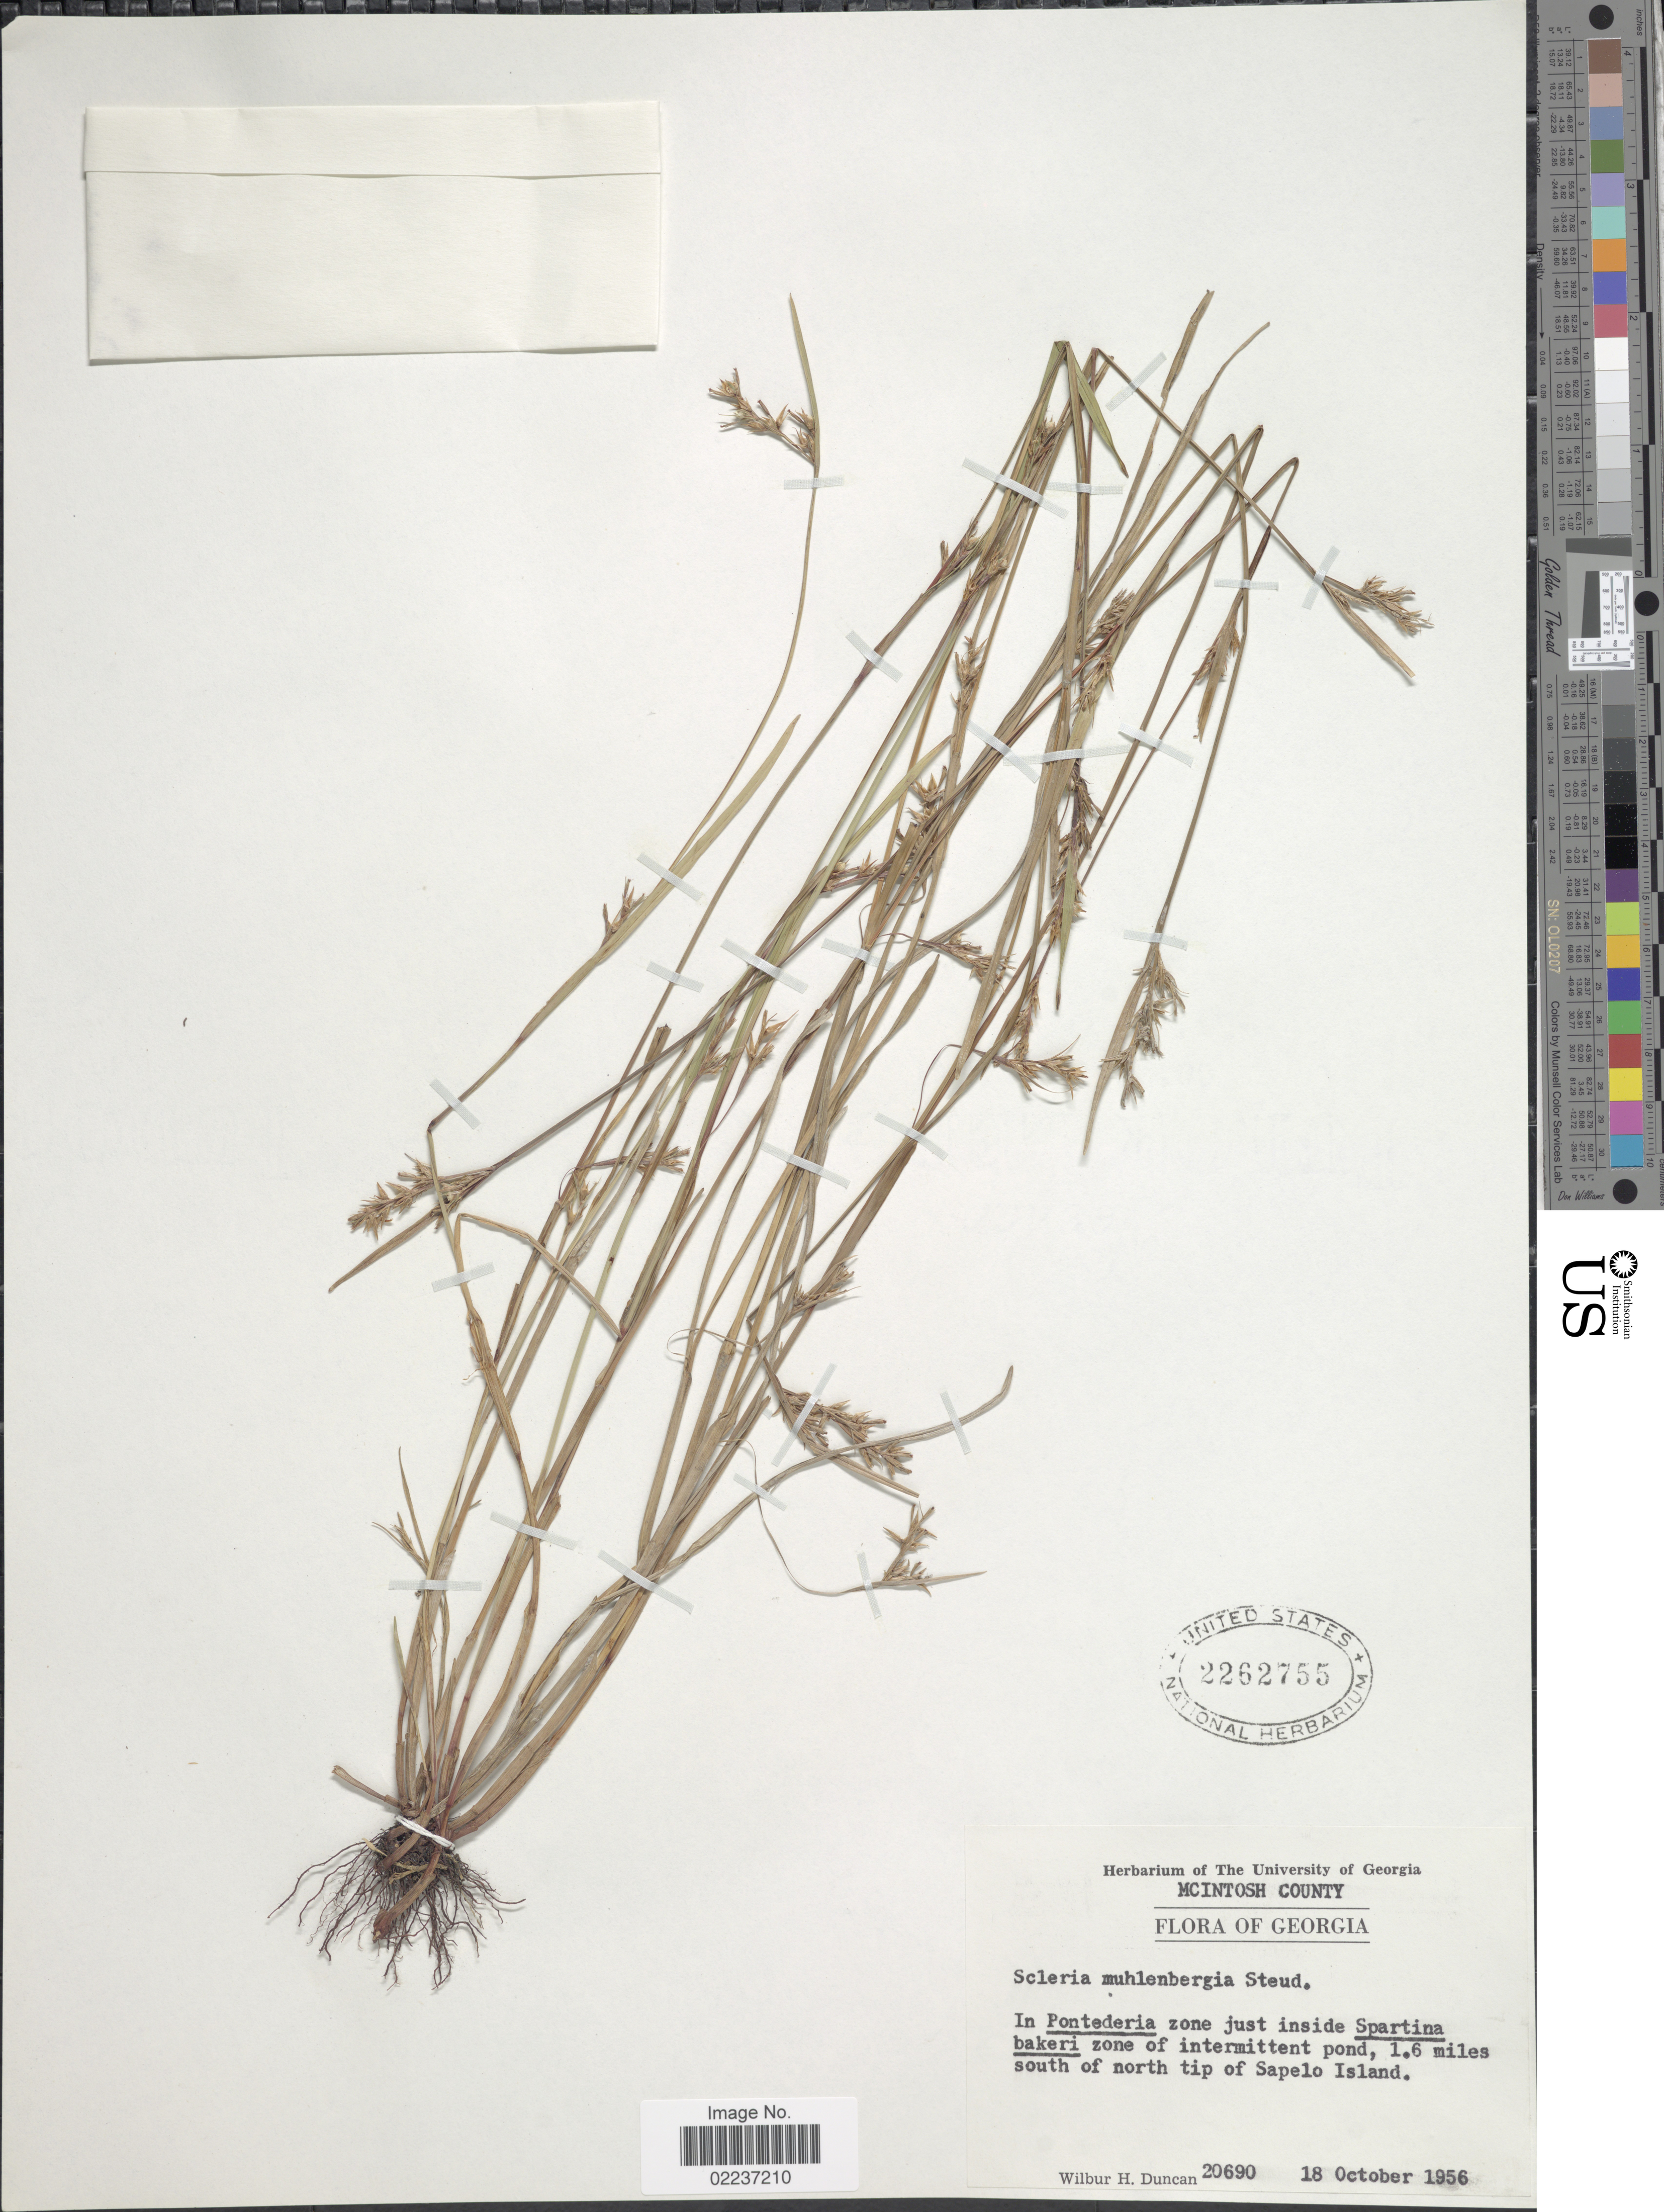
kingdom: Plantae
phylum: Tracheophyta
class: Liliopsida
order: Poales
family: Cyperaceae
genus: Scleria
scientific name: Scleria muehlenbergii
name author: Steud.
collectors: W. H. Duncan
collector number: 20690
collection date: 1956-10-18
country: United States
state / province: Georgia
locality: McIntosch County, In Pontederia zone just inside Spartina bakeri zone of intermittent pond, 1.6 miles south of north tip of Sapelo Island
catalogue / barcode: US 2262755